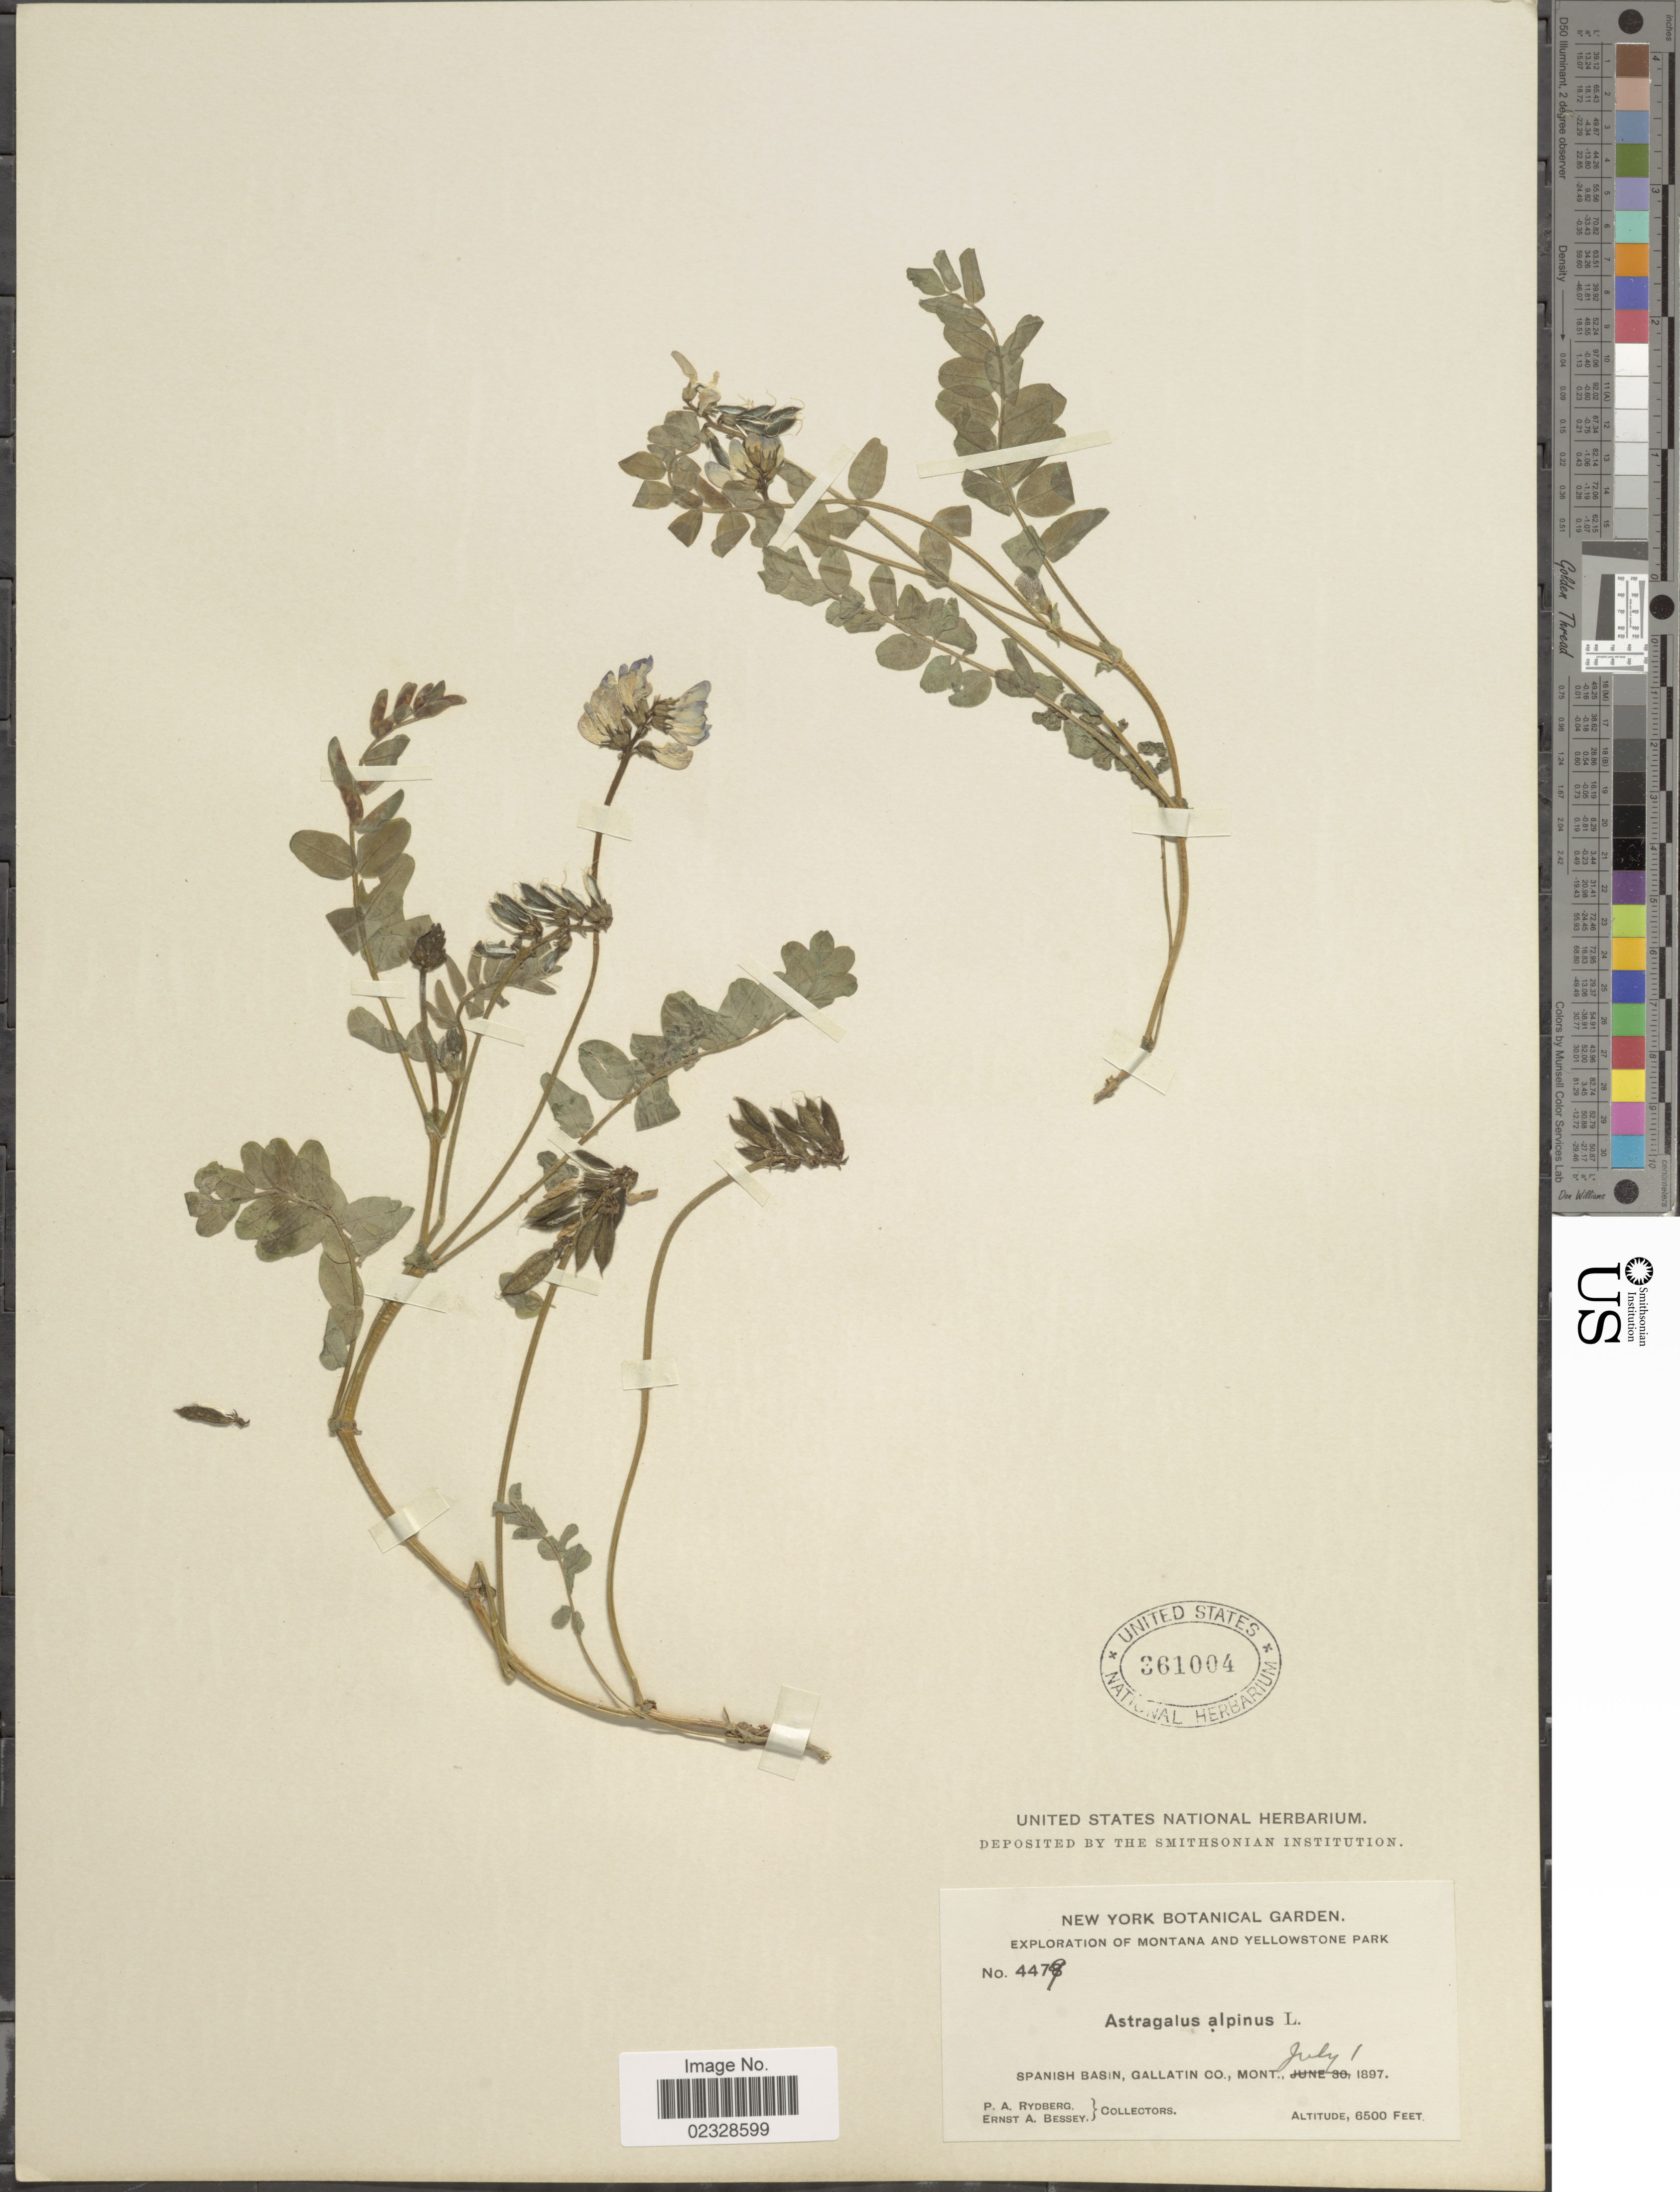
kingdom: Plantae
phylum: Tracheophyta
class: Magnoliopsida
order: Fabales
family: Fabaceae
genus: Astragalus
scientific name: Astragalus alpinus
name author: L.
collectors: P. A. Rydberg & E. A. Bessey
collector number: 4478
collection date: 1897-07-01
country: United States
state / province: Montana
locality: Montana and Yellowstone Park. Spanish Basin, Gallatin Co.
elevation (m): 1981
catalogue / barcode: US 361004